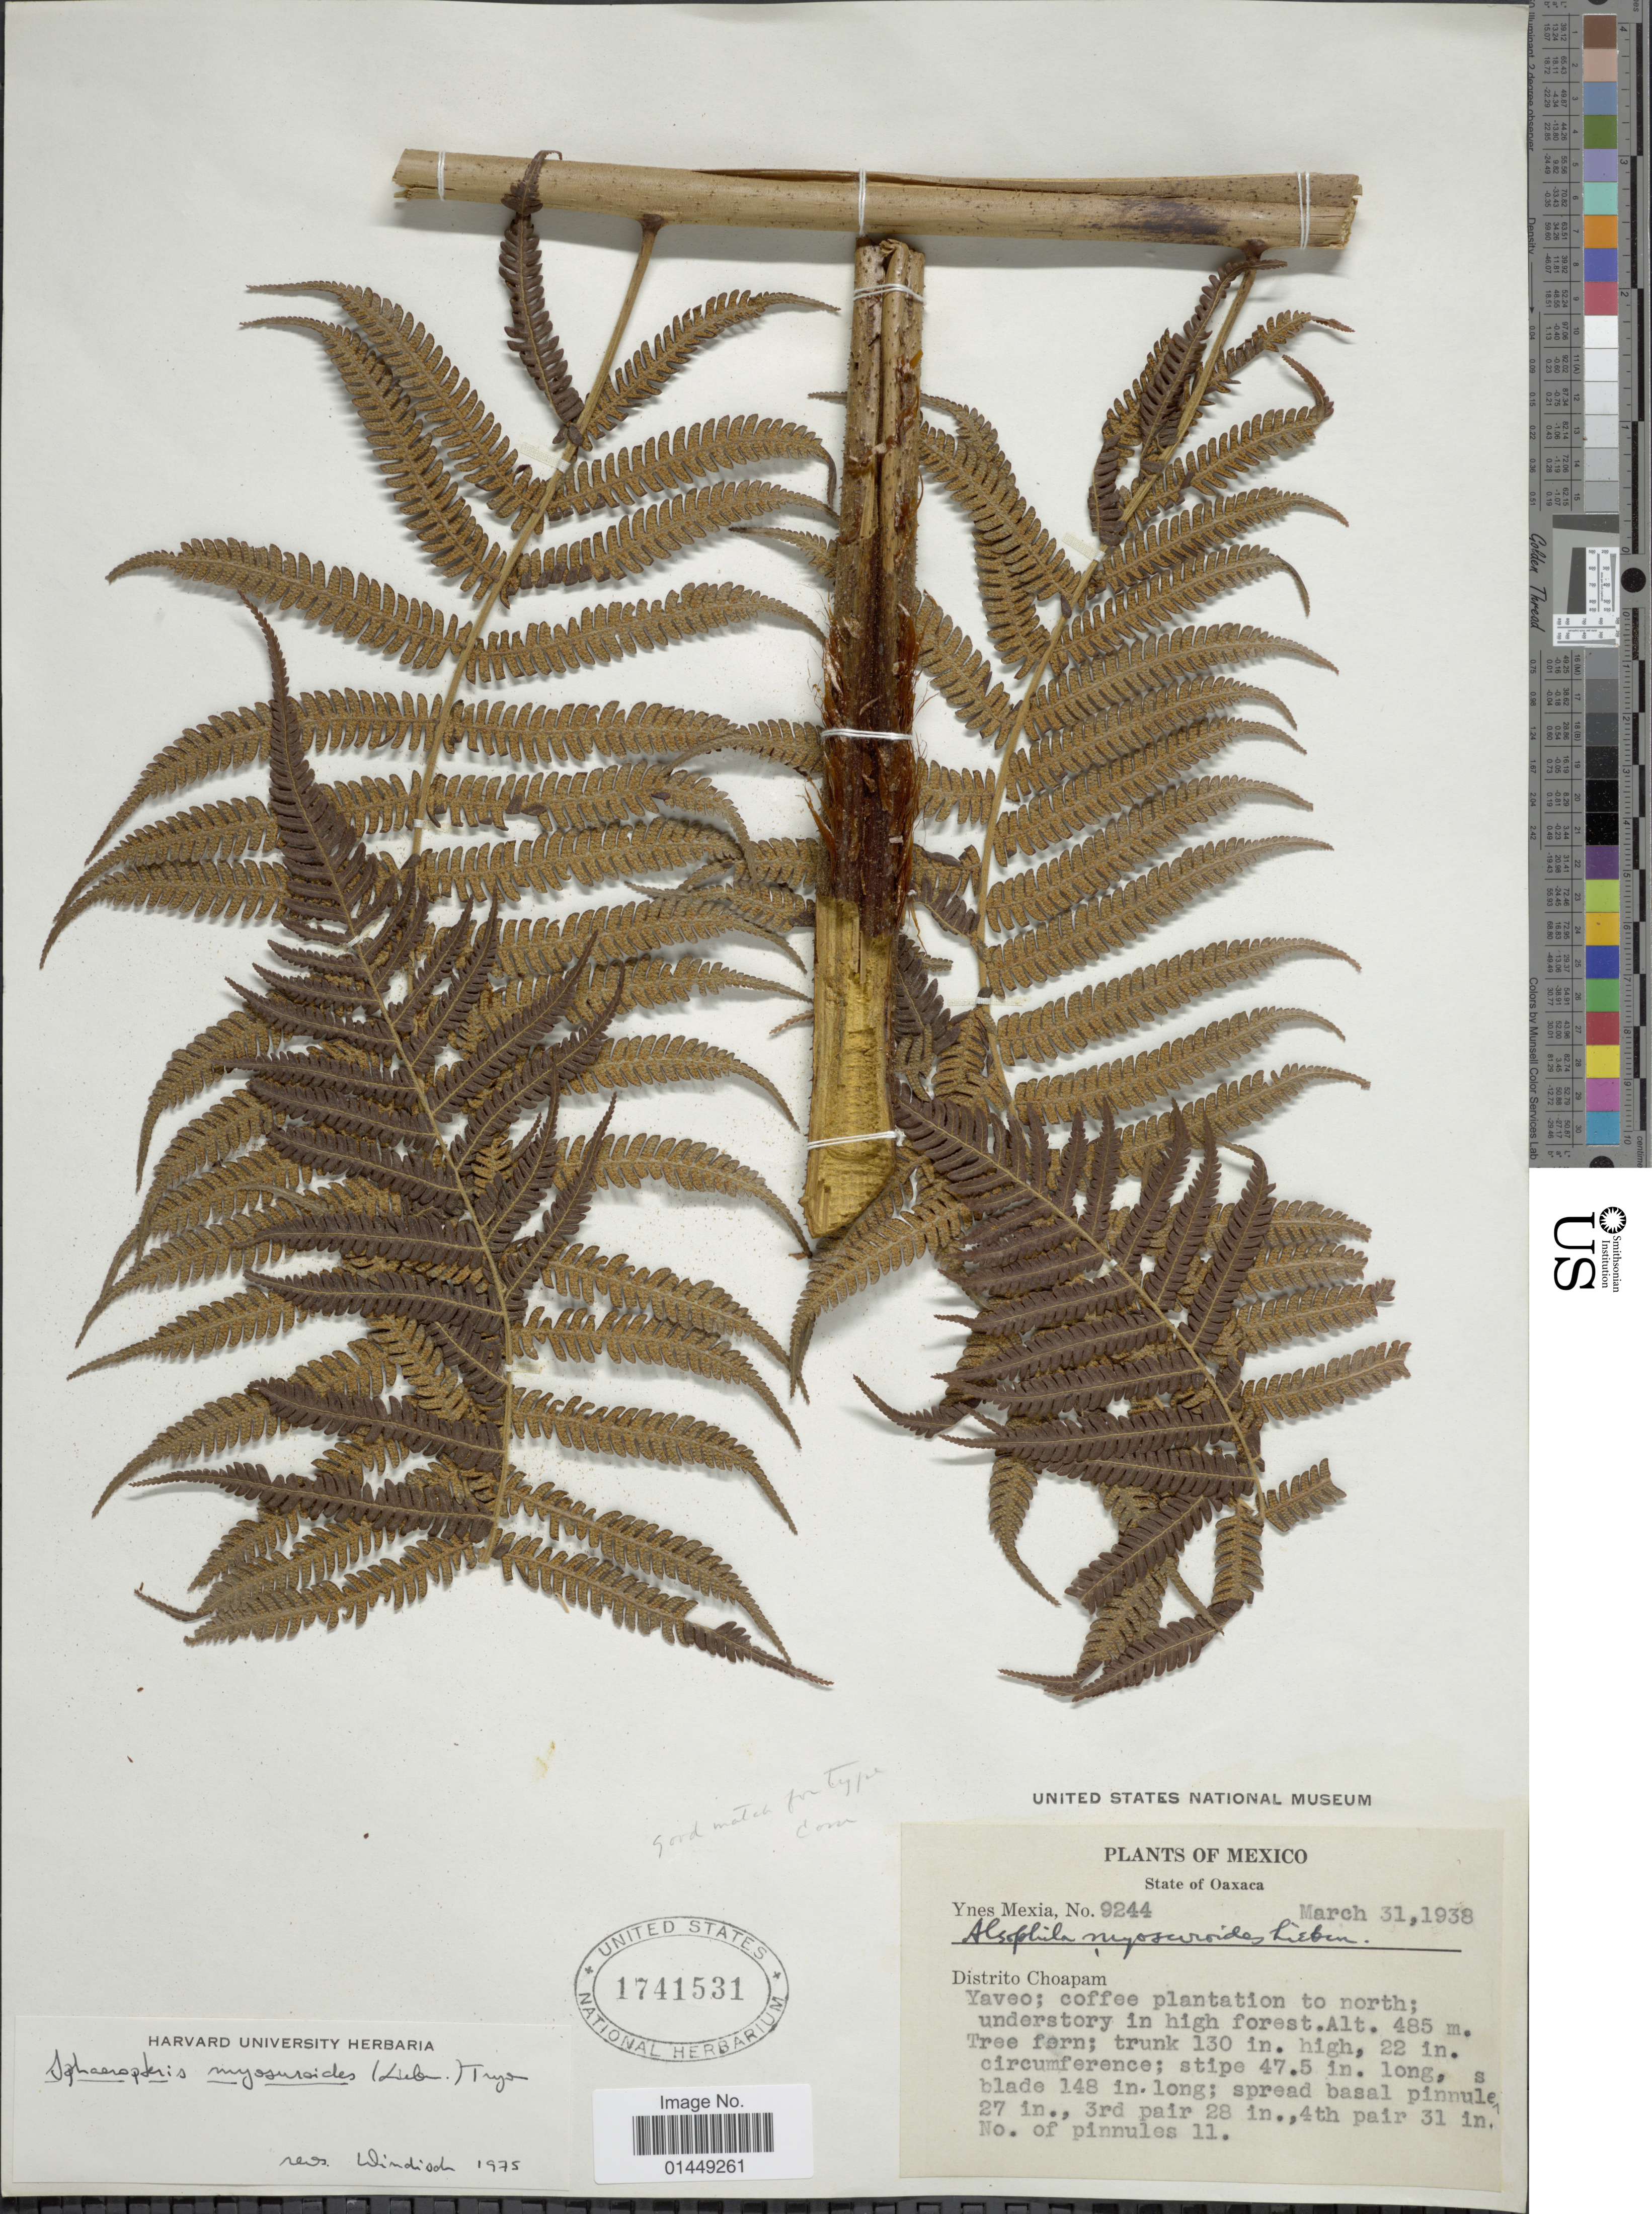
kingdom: Plantae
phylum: Tracheophyta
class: Polypodiopsida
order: Cyatheales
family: Cyatheaceae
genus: Cyathea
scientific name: Cyathea myosuriodes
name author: (Liebm.) Domin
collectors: Y. Mexia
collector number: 9244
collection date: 1938-03-31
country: Mexico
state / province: Oaxaca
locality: State of Oaxaca. Distrito Choapam. Yaveo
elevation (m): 485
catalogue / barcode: US 1741531